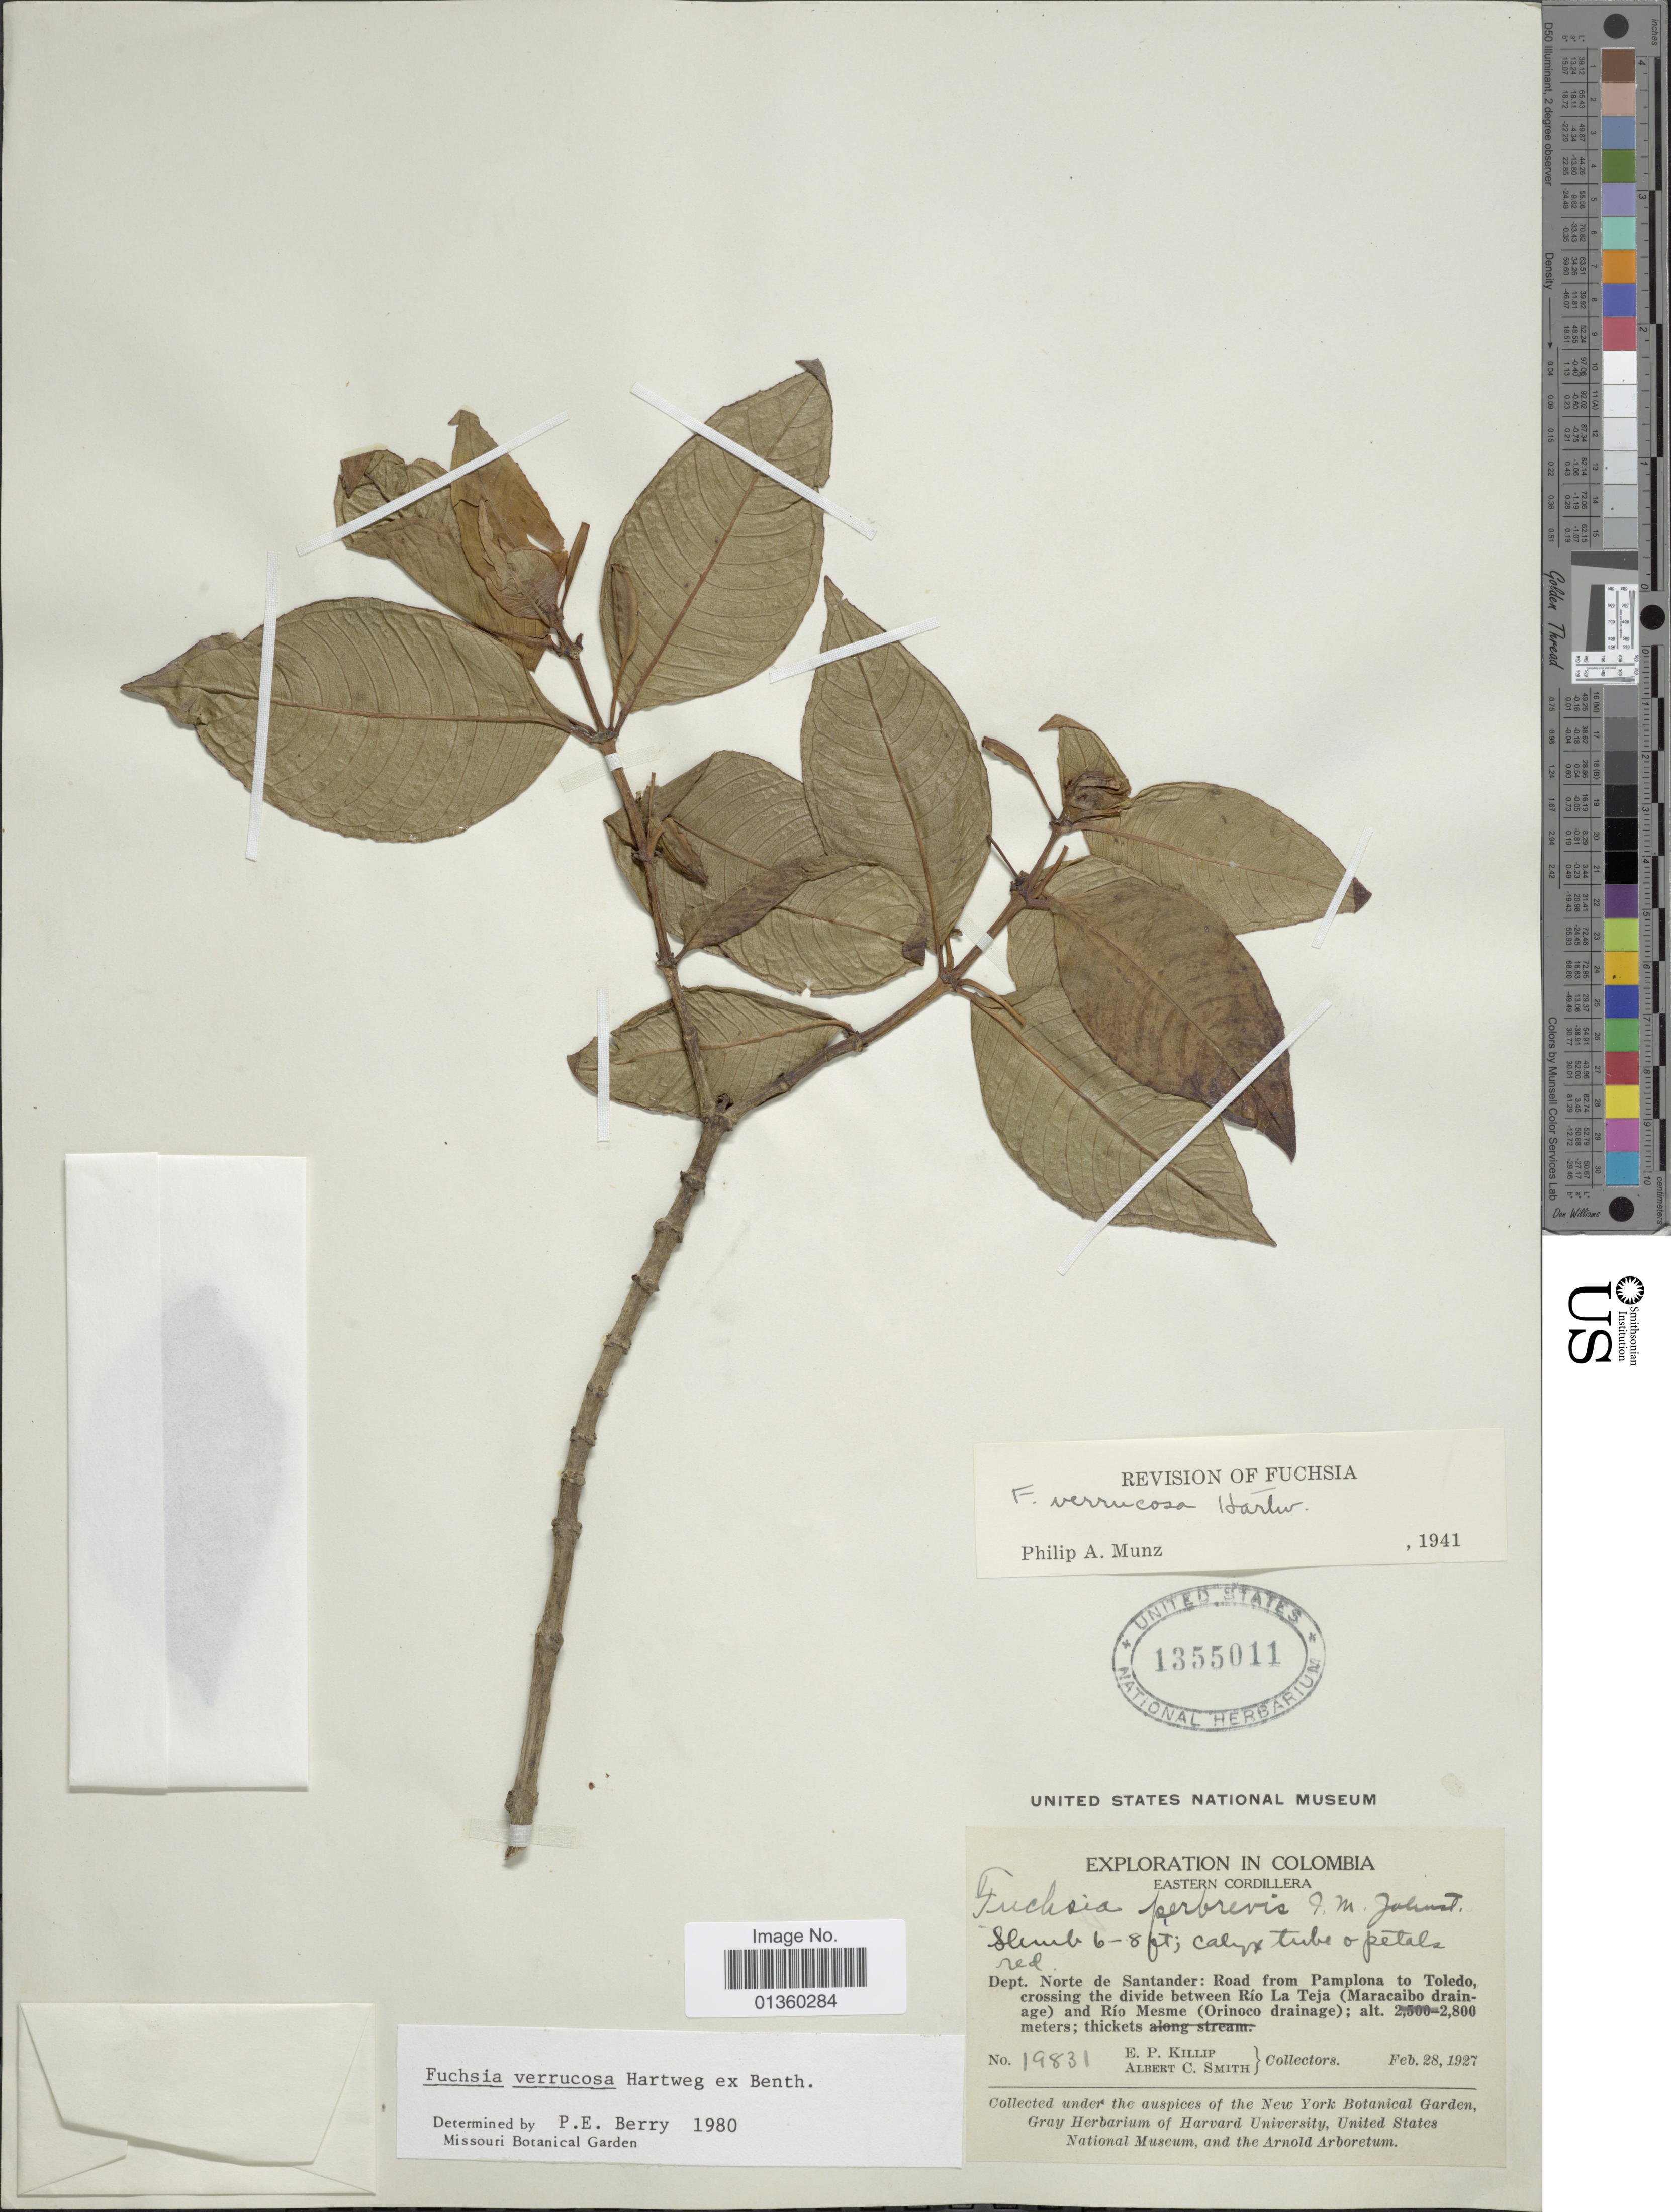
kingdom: Plantae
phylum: Tracheophyta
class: Magnoliopsida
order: Myrtales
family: Onagraceae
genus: Fuchsia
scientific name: Fuchsia verrucosa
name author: Hartw. ex Benth.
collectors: E. P. Killip & A. C. Smith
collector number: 19831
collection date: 1927-02-28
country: Colombia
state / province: Norte de Santander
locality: Eastern Cordillera. Road from Pamplona to Toledo, crossing the divide between Río La Teja (Maracaibo drainage) and Río Mesme (Orinoco drainage)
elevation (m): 2800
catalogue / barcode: US 1355011